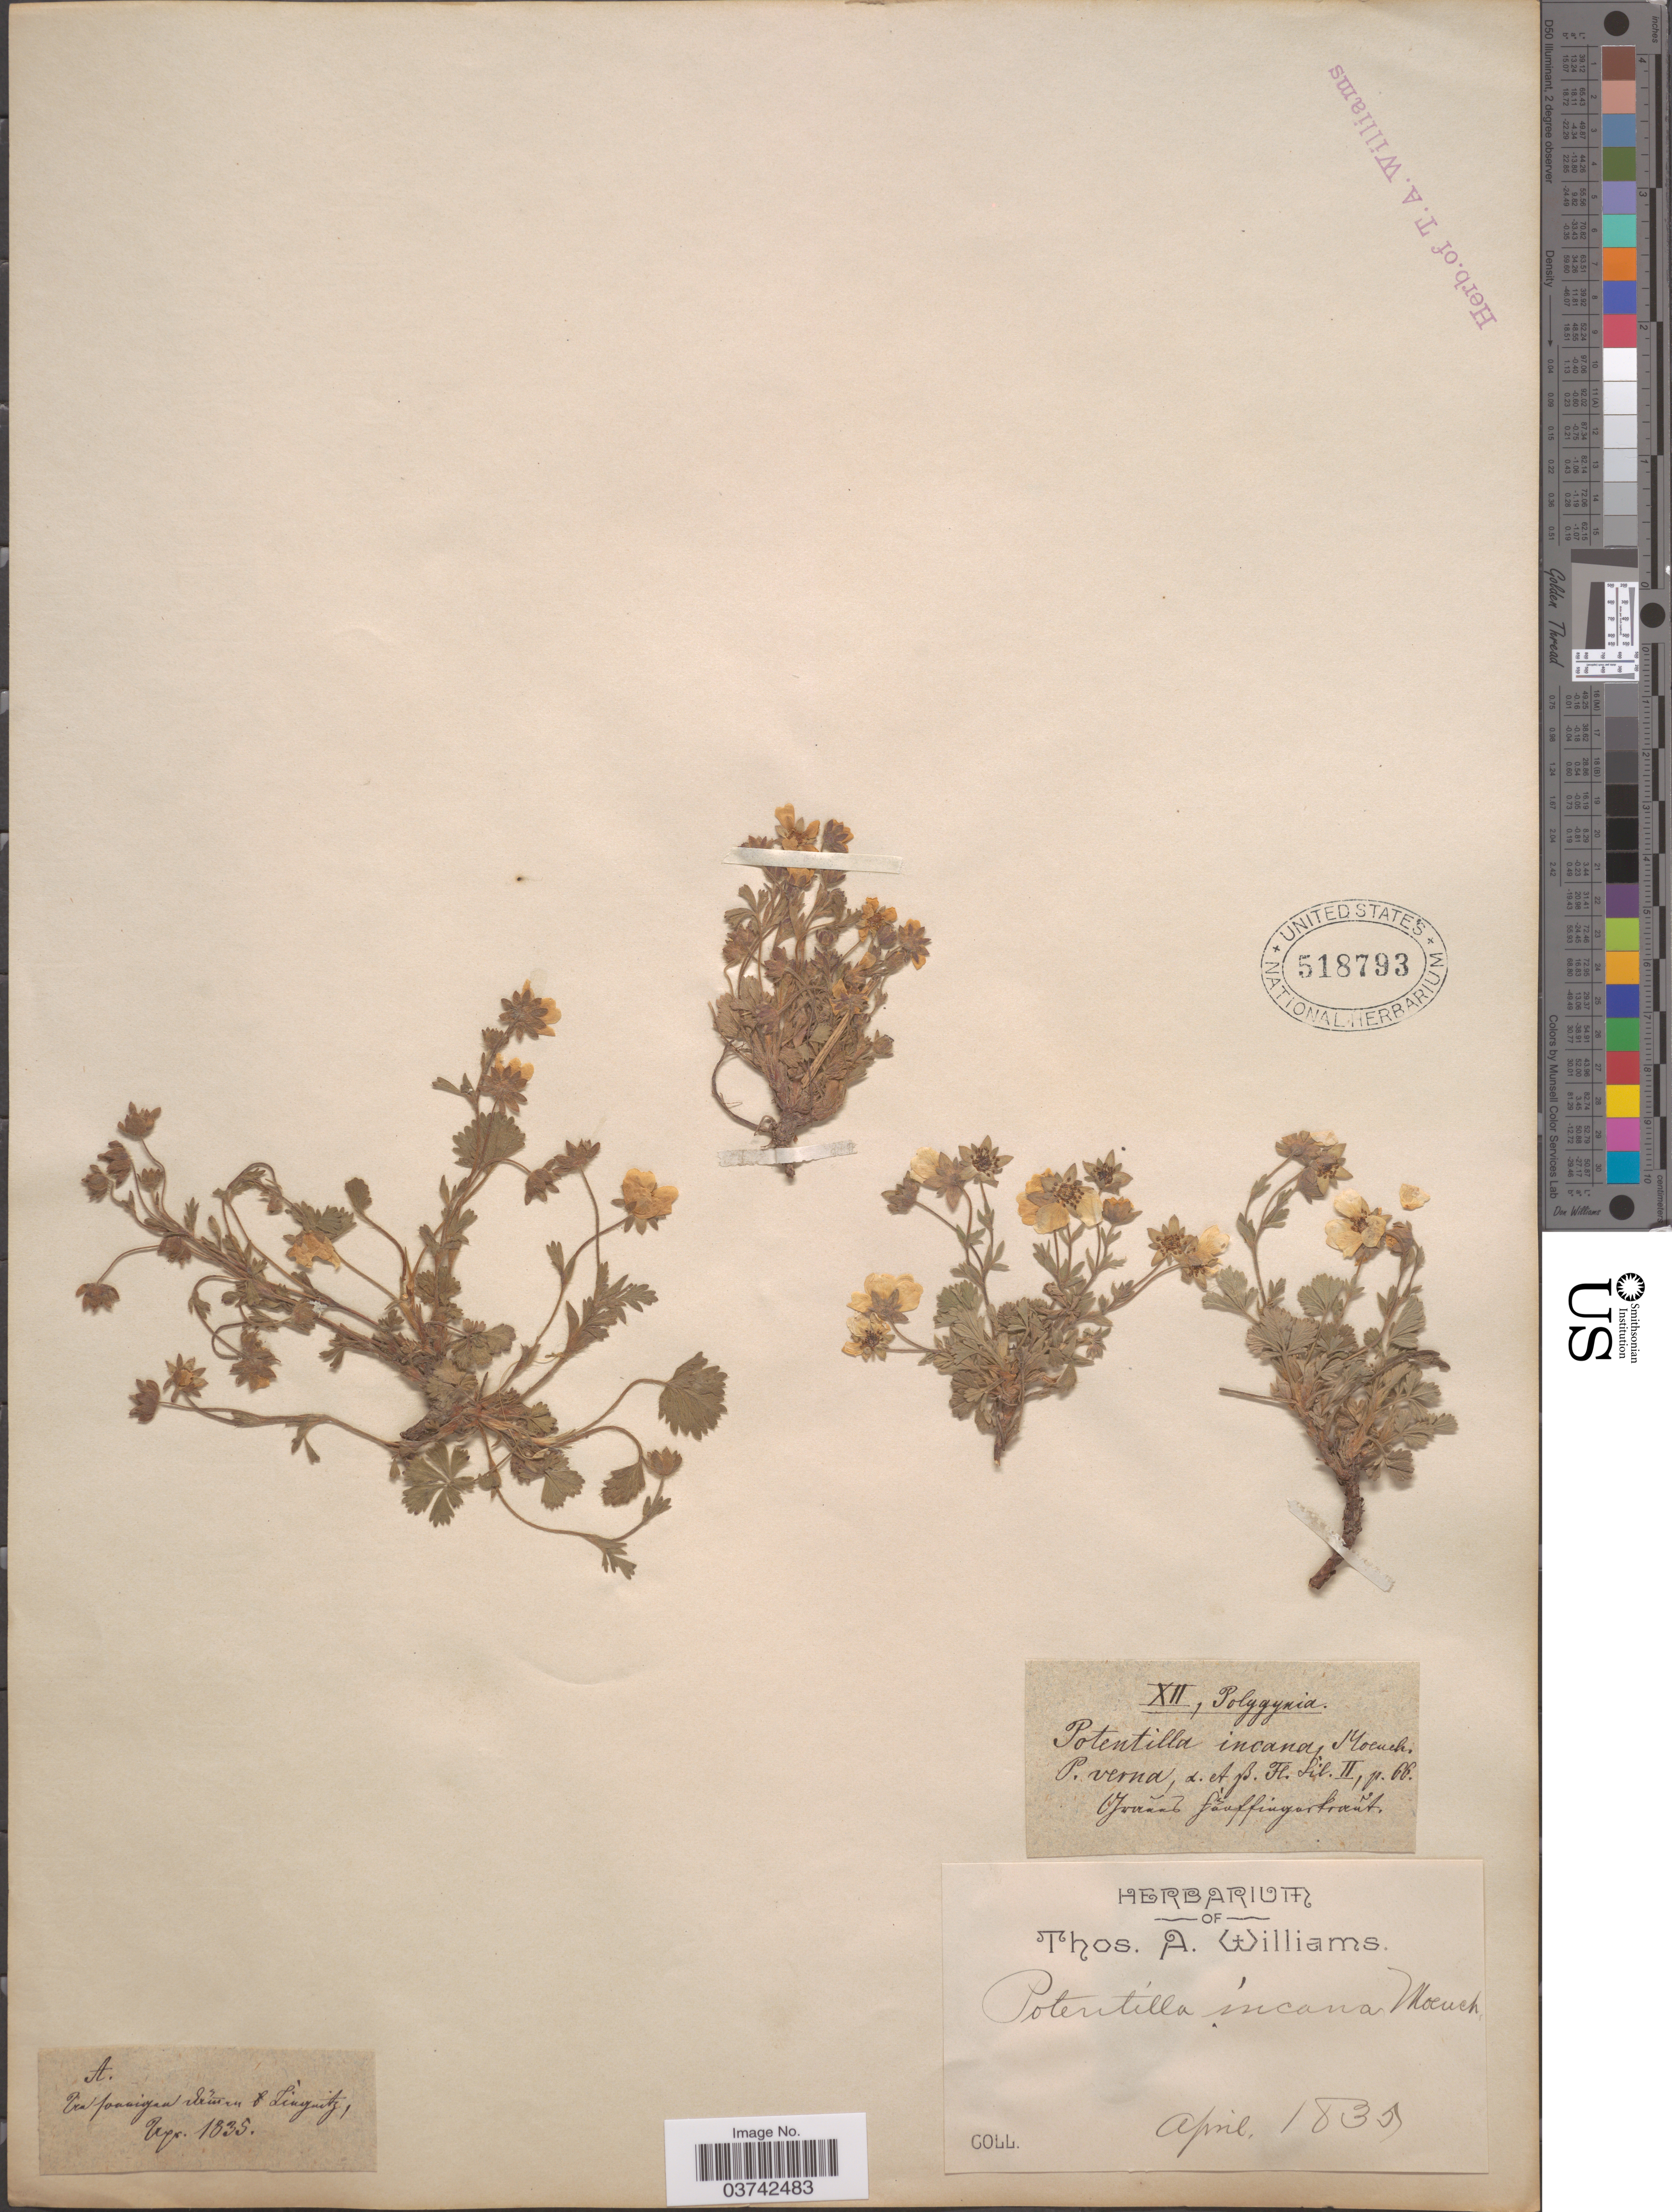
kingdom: Plantae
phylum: Tracheophyta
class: Magnoliopsida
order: Rosales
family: Rosaceae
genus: Potentilla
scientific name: Potentilla incana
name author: G. Gaertn. et al.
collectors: ex herb. Thos. A. Williams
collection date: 1835-04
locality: [illegible text] Linguitz, Pyr.[interpreted]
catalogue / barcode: US 518793